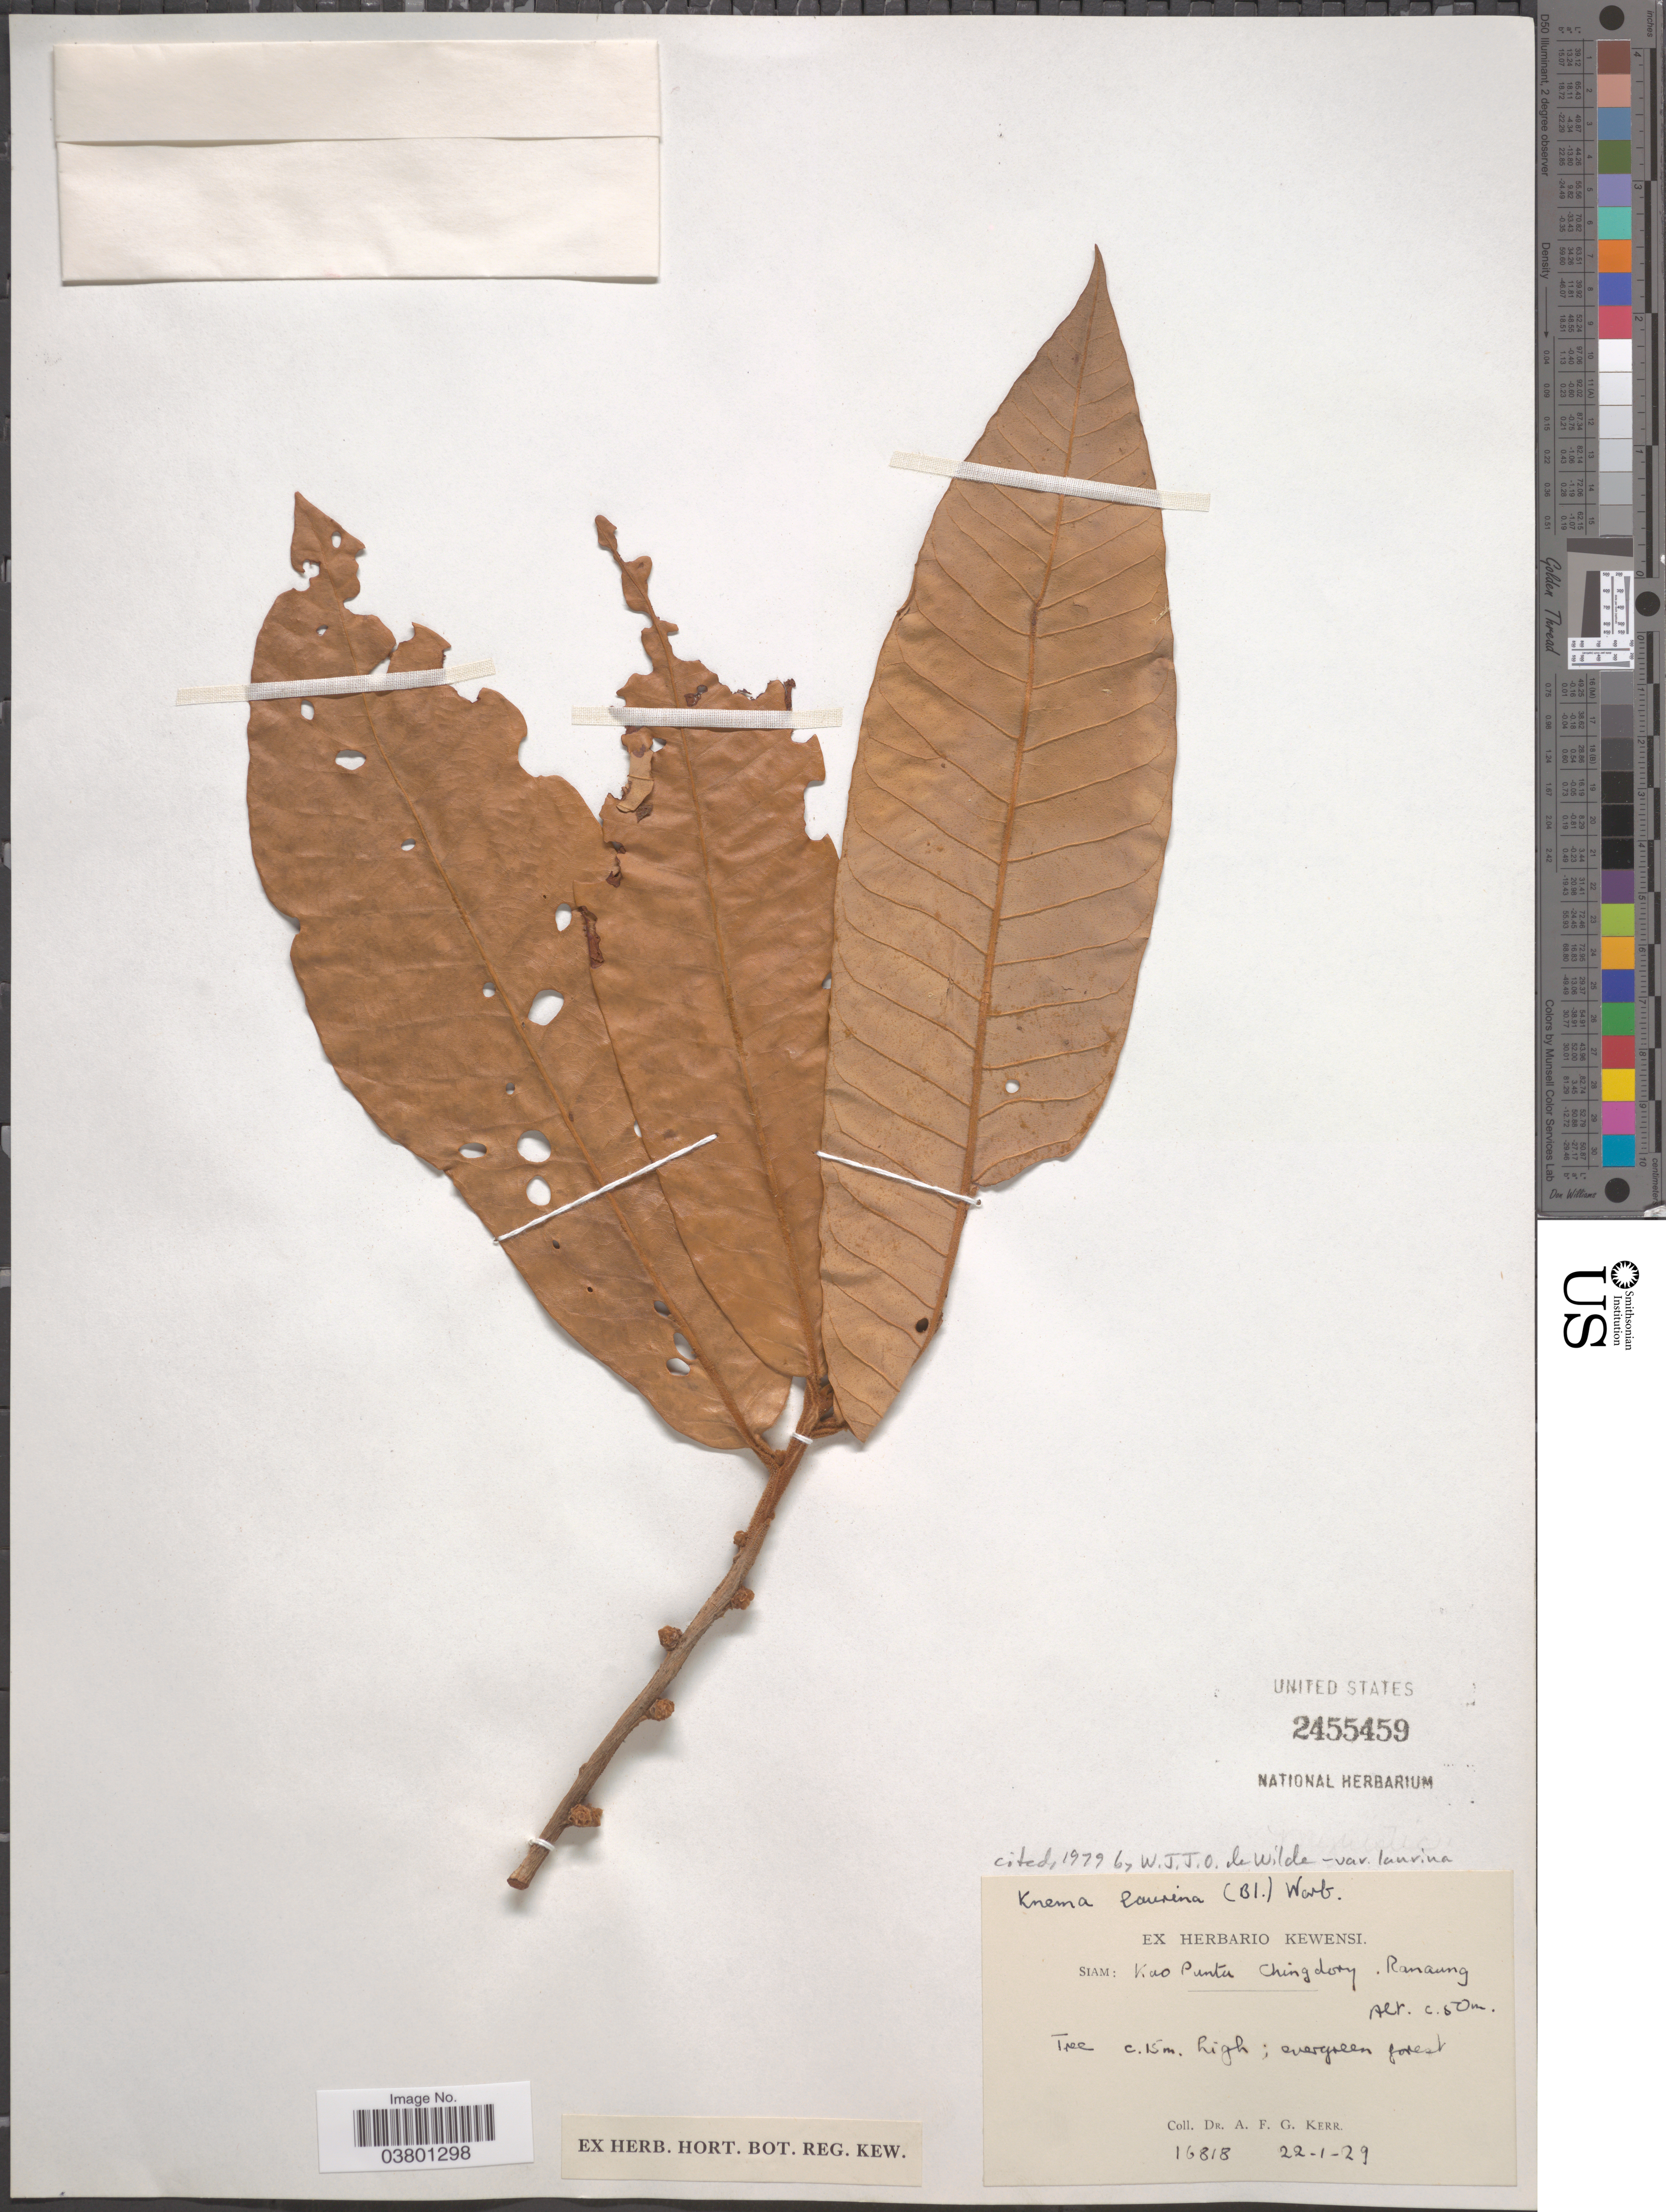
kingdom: Plantae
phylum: Tracheophyta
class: Magnoliopsida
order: Magnoliales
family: Myristicaceae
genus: Knema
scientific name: Knema laurina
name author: Warb.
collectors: A. F. G. Kerr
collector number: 16818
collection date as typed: Transcribed d/m/y: 22/1/29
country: Thailand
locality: Siam: Kao Punta Chingdory. Ranaung.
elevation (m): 50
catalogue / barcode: US 2455459